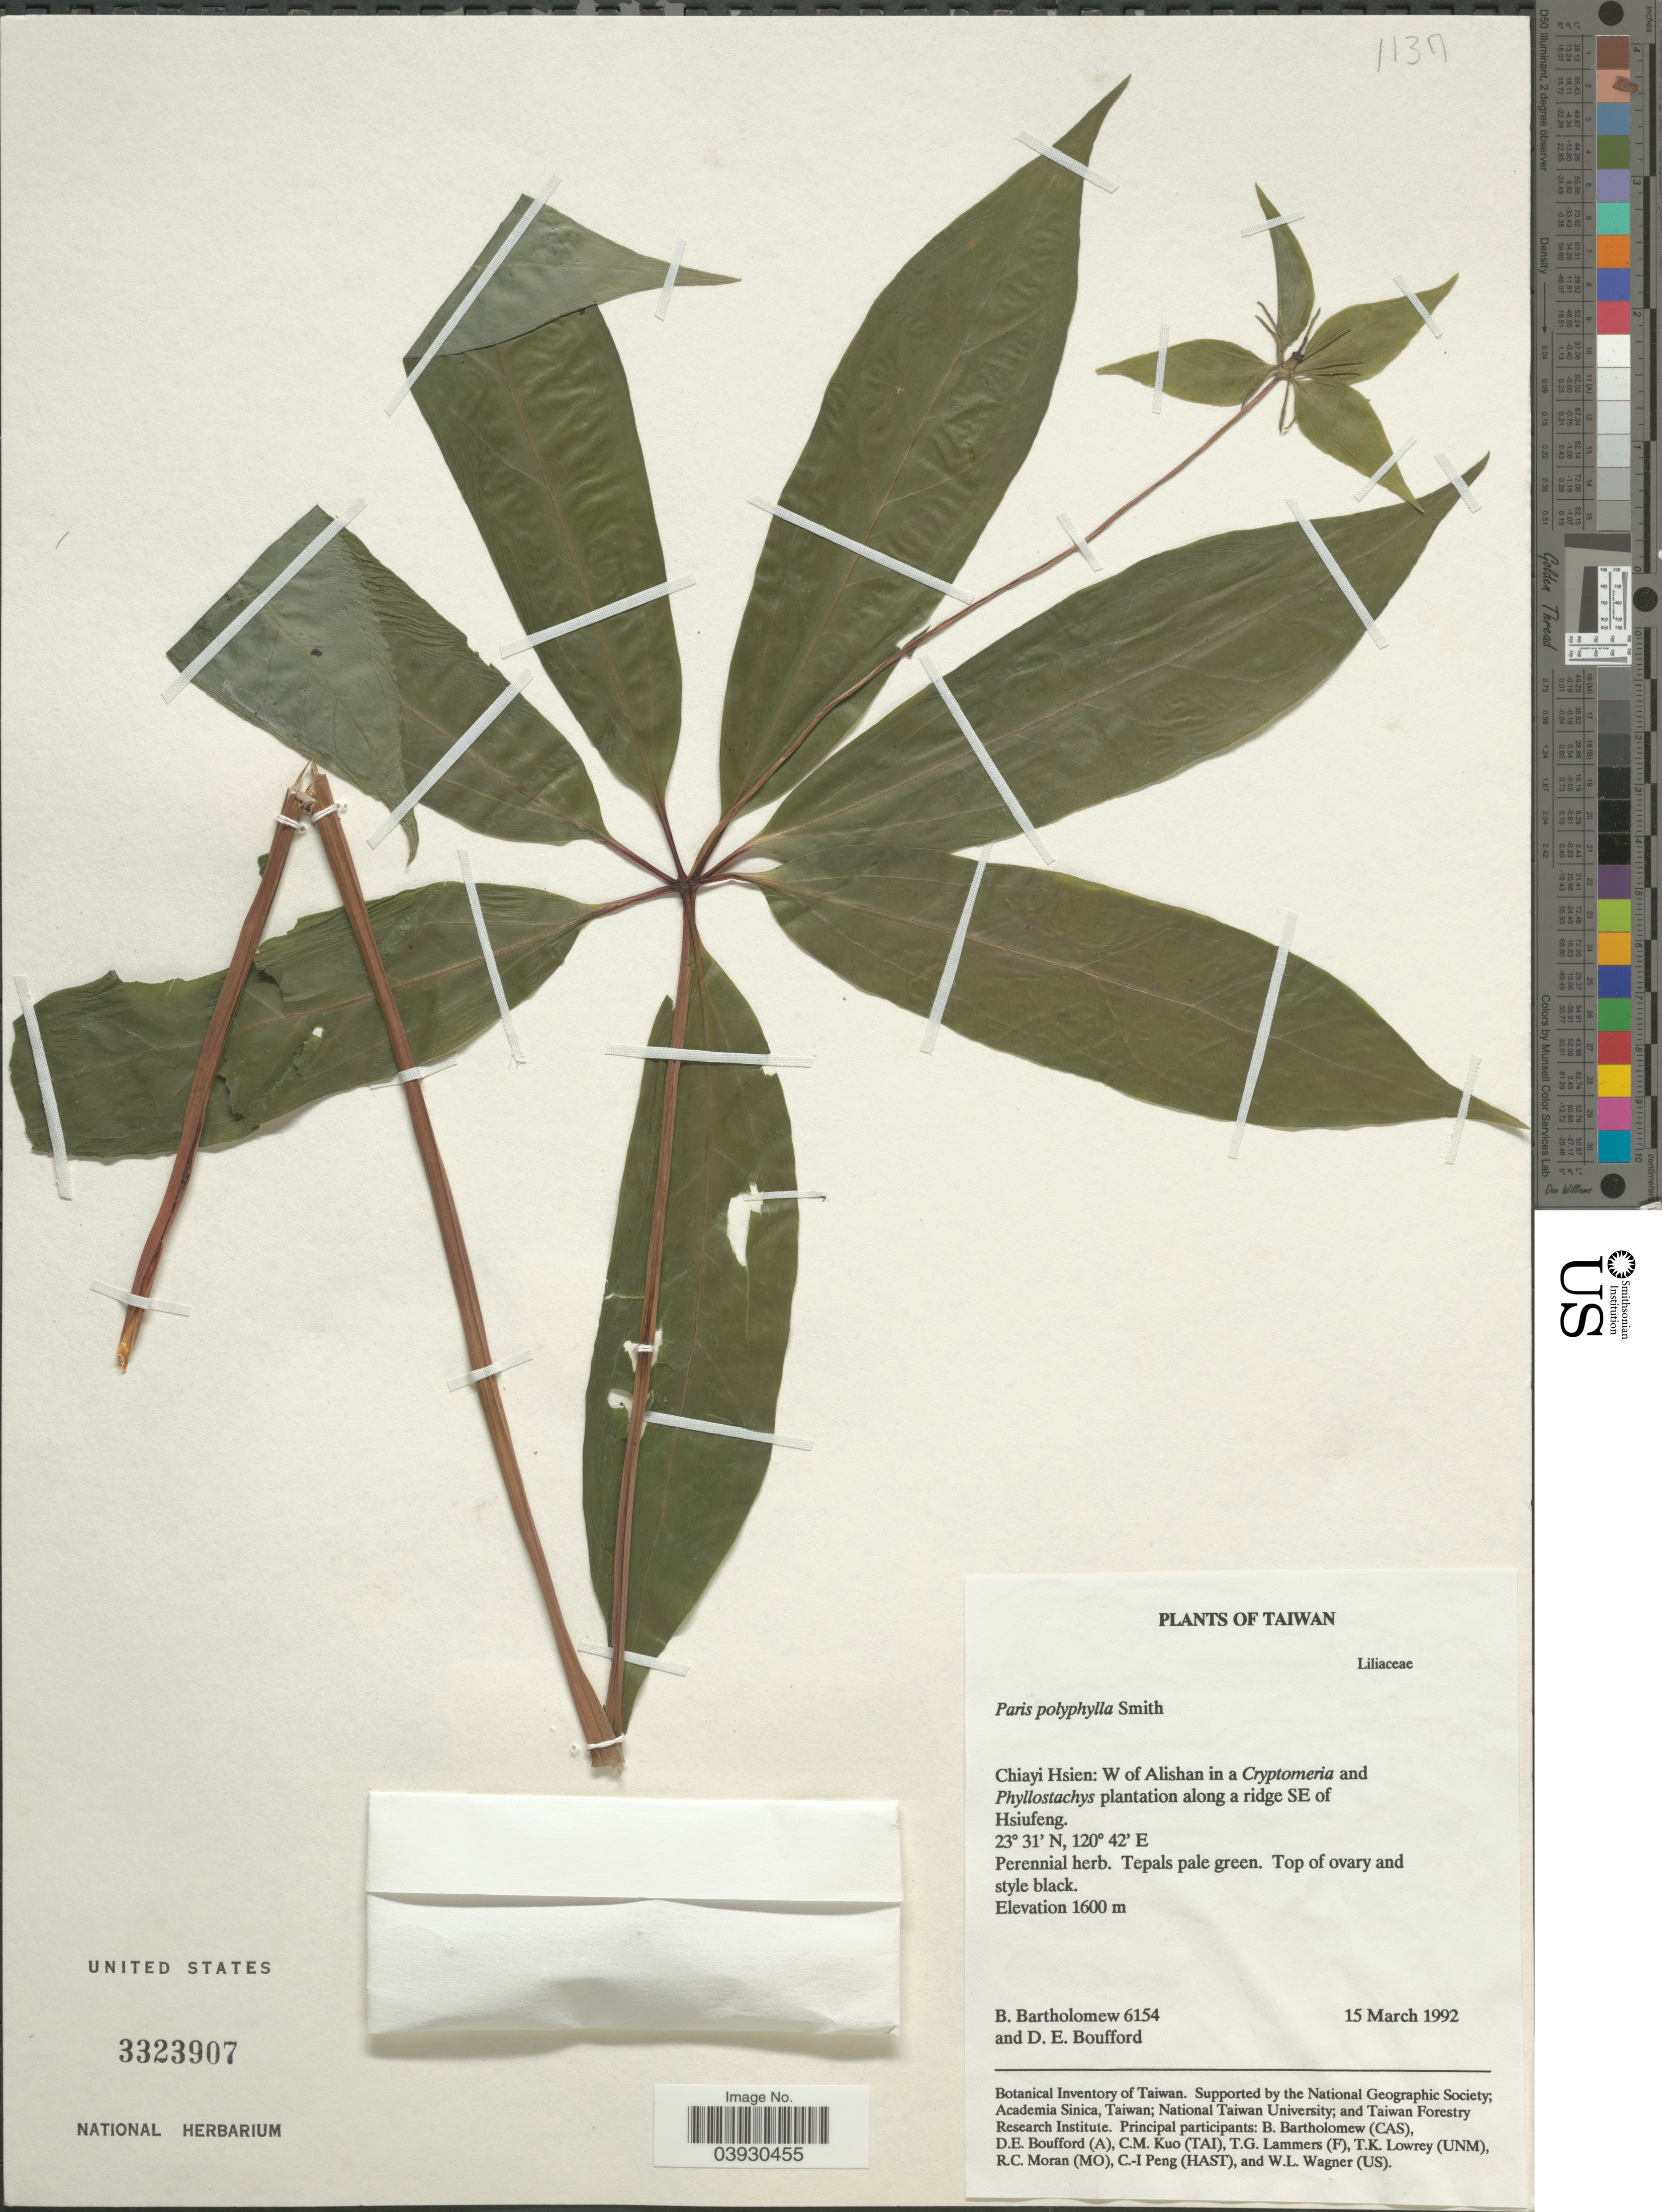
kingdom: Plantae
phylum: Tracheophyta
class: Liliopsida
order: Liliales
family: Melanthiaceae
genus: Paris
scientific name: Paris polyphylla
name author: Sm.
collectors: B. Bartholomew & D. E. Boufford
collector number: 6154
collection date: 1992-03-15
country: Taiwan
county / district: Chiayi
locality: Chiayi Hsien: W of Alishan in a Cryptomeria and Phyllostachys plantation along a ridge SE of Hsiufeng.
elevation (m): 1600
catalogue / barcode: US 3323907